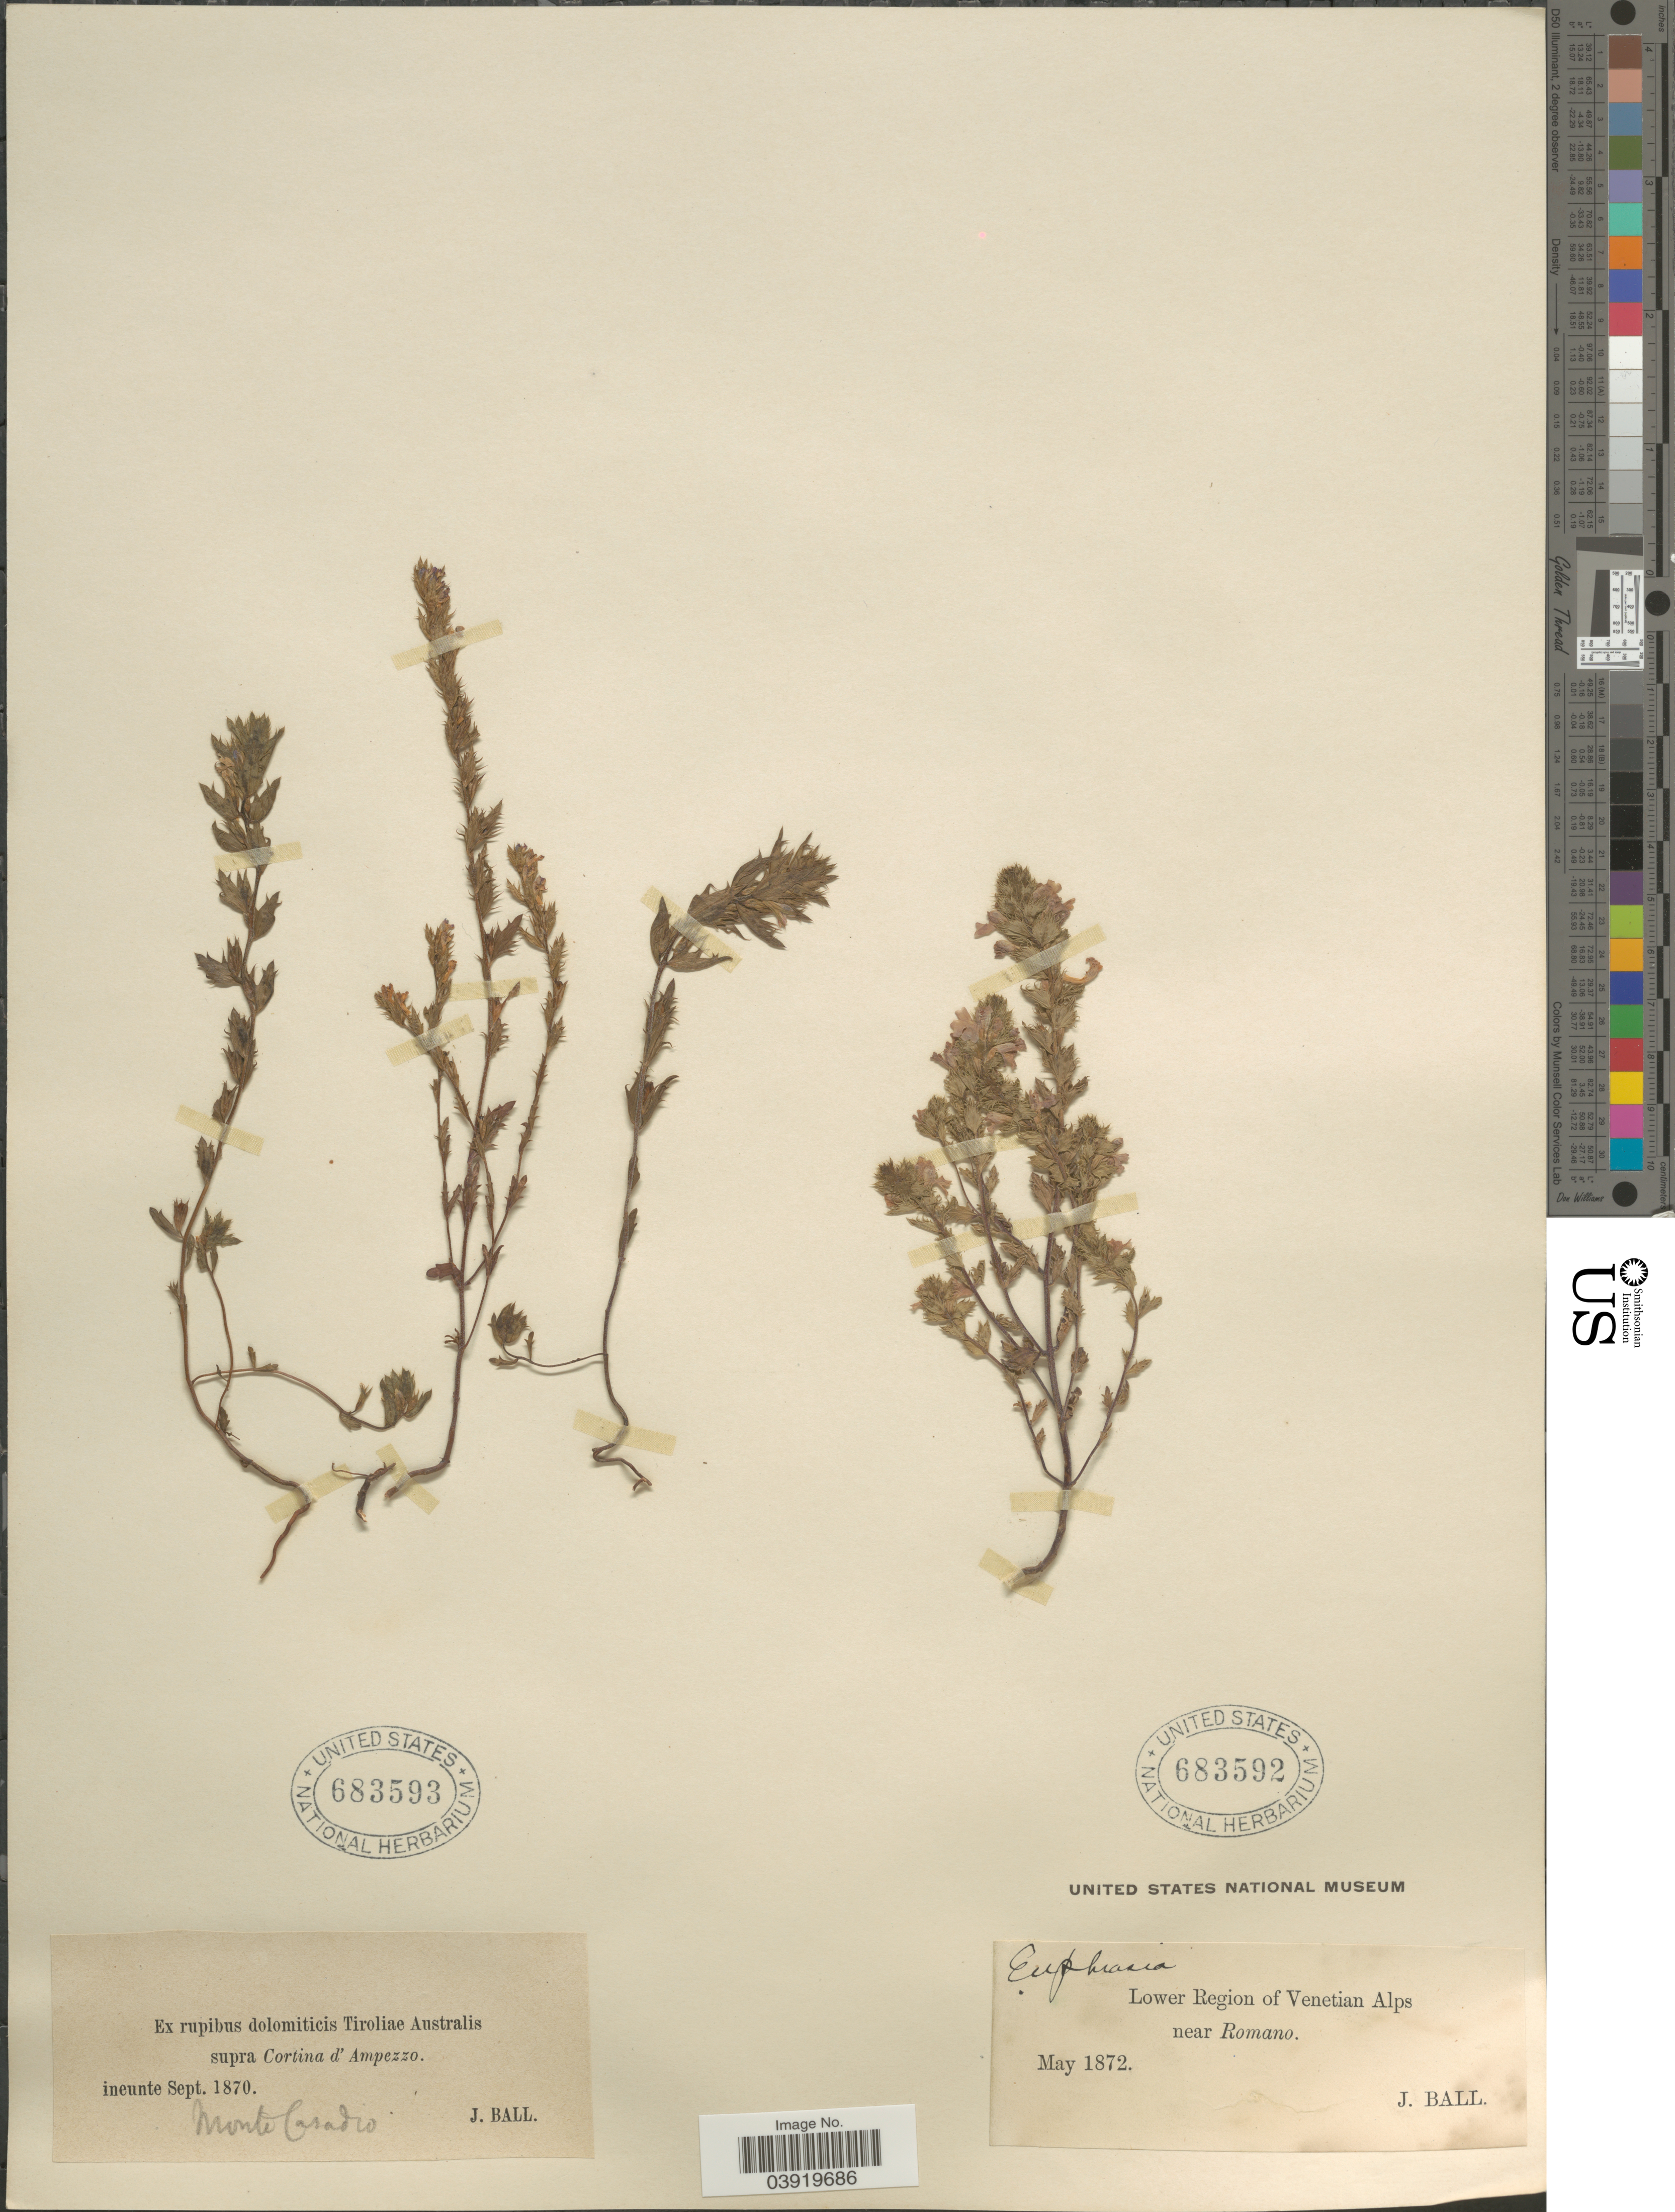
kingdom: Plantae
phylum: Tracheophyta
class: Magnoliopsida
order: Lamiales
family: Orobanchaceae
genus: Euphrasia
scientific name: Euphrasia sp.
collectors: J. Ball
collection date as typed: Ineunte Sept. 1870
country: Italy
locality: Ex rupibus dolomiticis Tiroliae Australis supra Cortina d' Ampezzo. Monte Casadio.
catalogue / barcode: US 683593-2